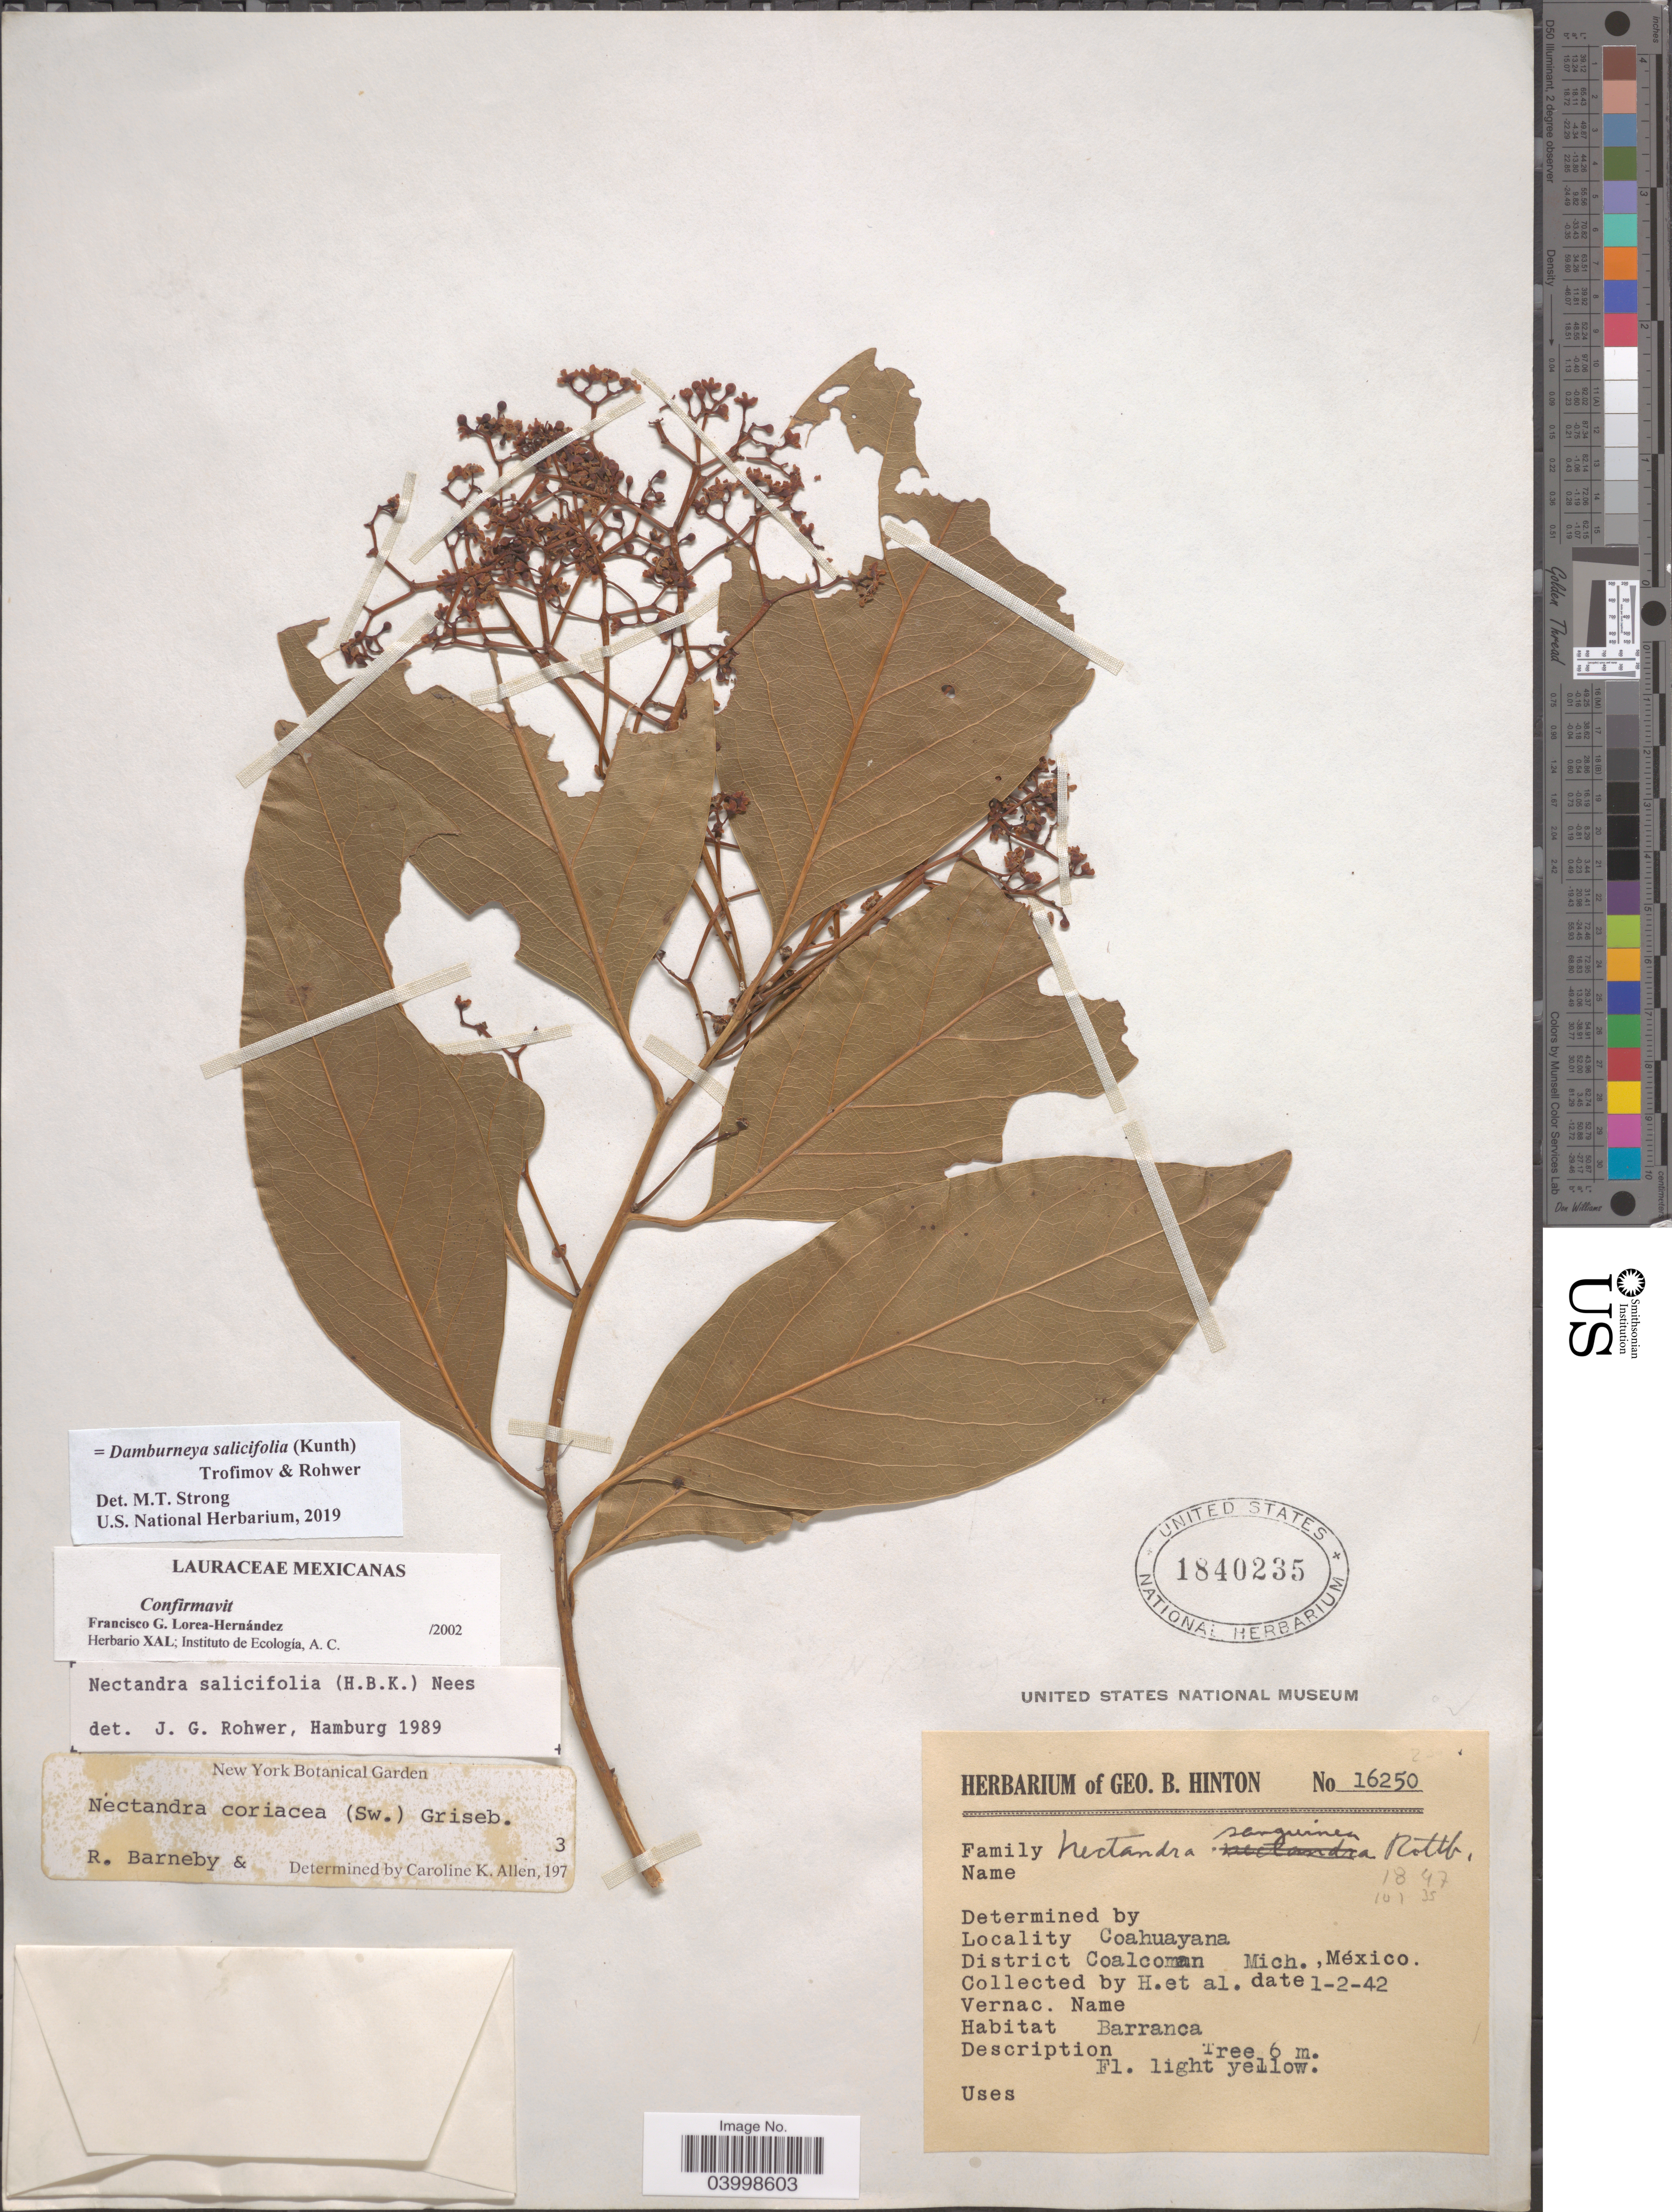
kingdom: Plantae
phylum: Tracheophyta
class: Magnoliopsida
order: Laurales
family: Lauraceae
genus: Damburneya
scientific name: Damburneya salicifolia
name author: (Kunth) Trofimov & Rohwer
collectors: G. B. Hinton & et al.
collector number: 16250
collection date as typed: Transcribed d/m/y: 1/2/42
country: Mexico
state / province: Michoacán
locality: Coahuayana. District Coalcoman.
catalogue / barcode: US 1840235